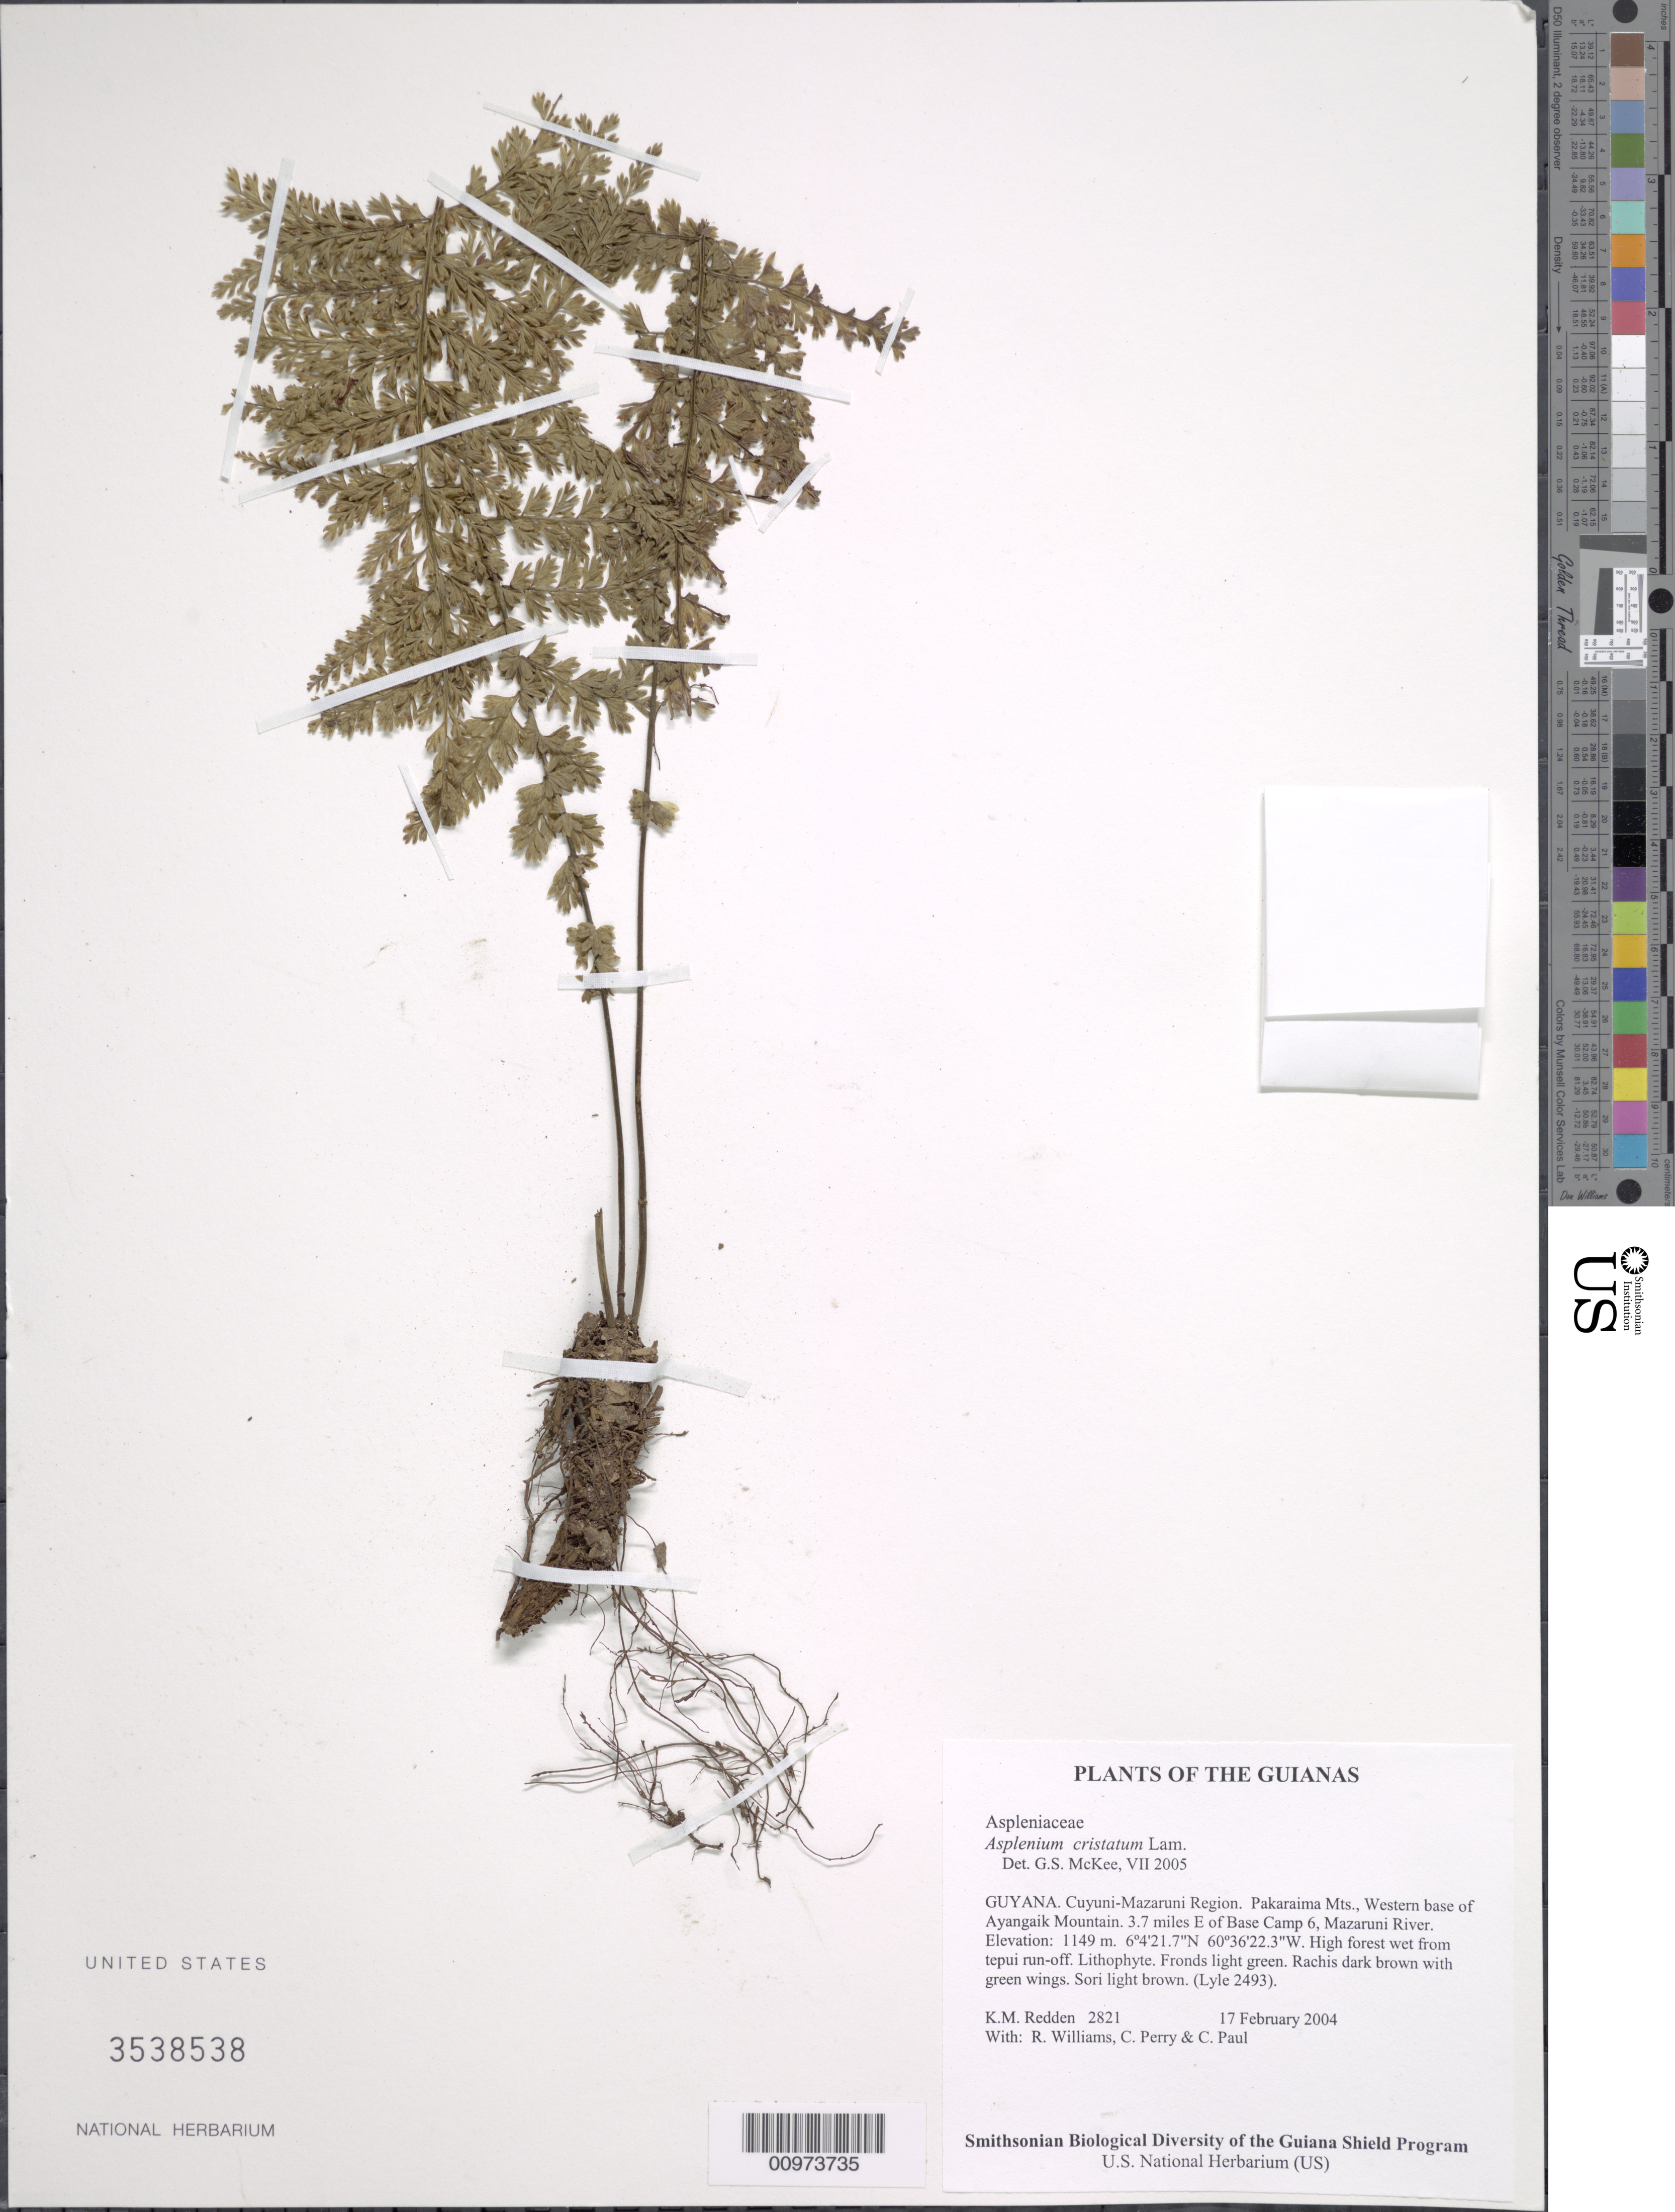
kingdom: Plantae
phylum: Tracheophyta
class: Polypodiopsida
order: Polypodiales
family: Aspleniaceae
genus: Asplenium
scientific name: Asplenium cristatum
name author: Lam.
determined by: McKee, G. S., (US), NMNH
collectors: K. M. Redden, R. Williams, C. Perry & C. Paul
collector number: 2821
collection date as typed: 17 February 2004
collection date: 2004-02-17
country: Guyana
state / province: Cuyuni-Mazaruni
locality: Pakaraima Mts., Western base of Ayangaik Mountain. 3.7 miles E of Base Camp 6, Mazaruni River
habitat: High forest wet from tepui run-off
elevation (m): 1149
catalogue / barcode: US 3538538